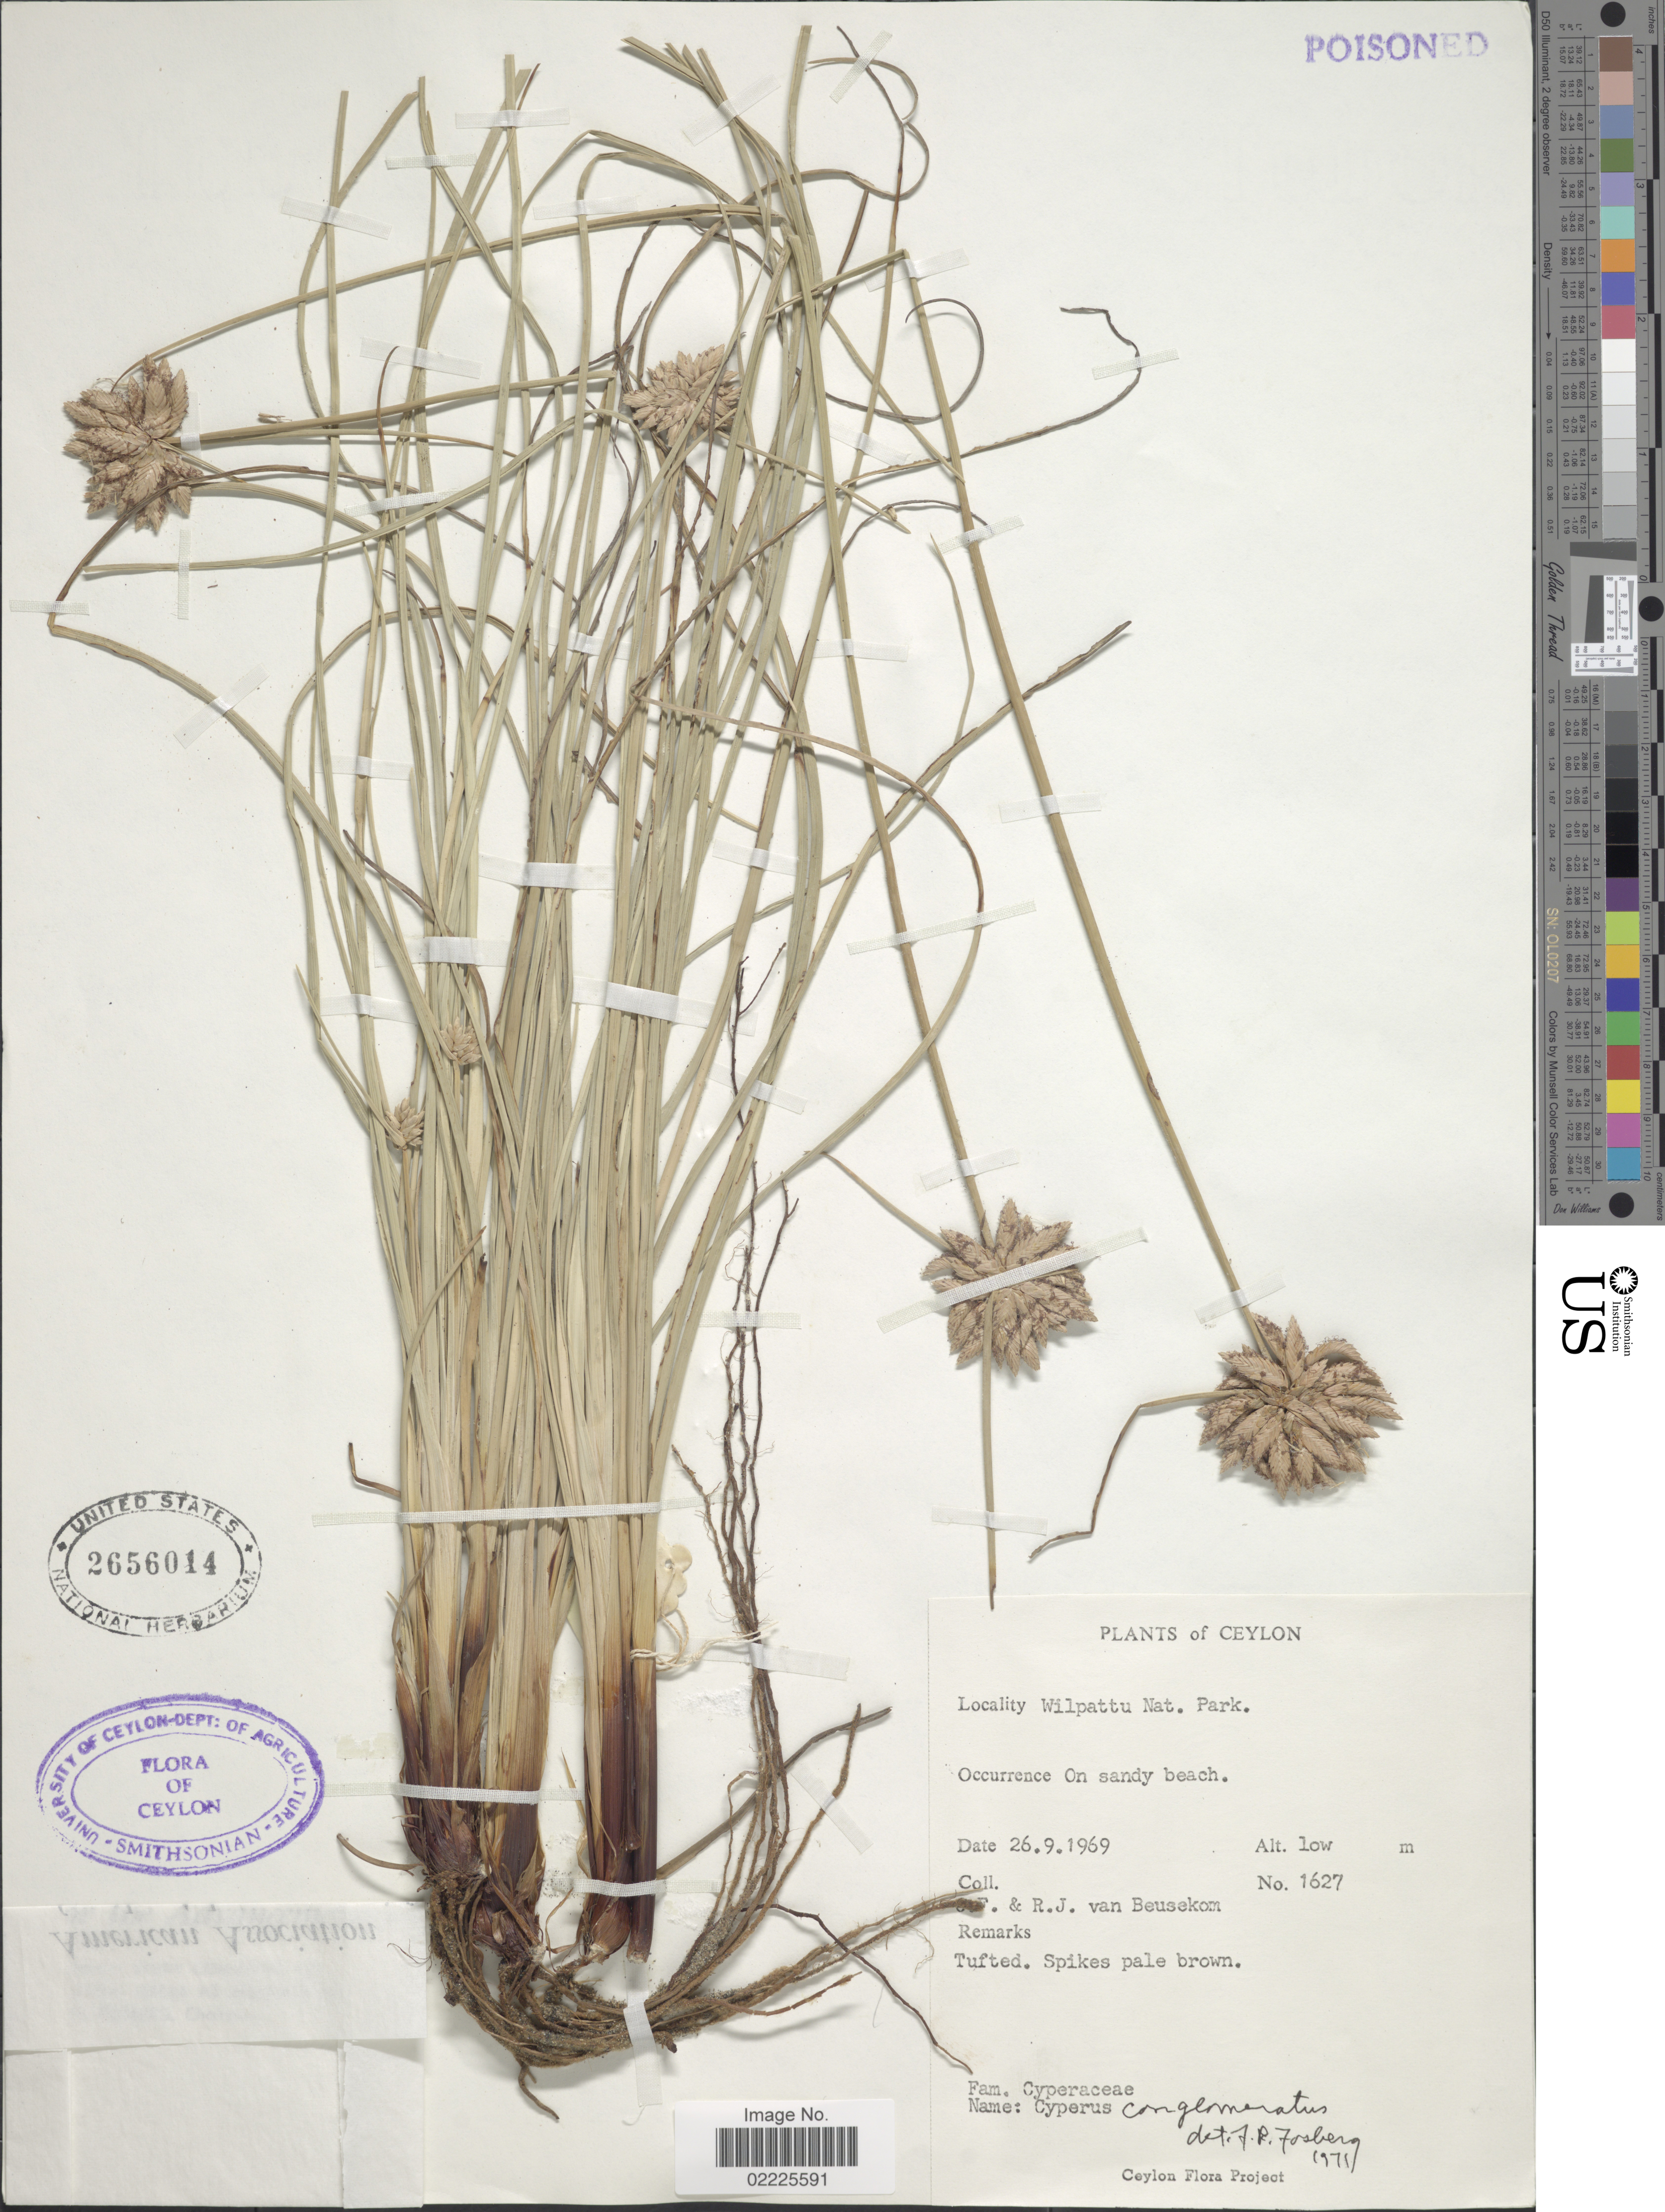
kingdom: Plantae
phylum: Tracheophyta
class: Liliopsida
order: Poales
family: Cyperaceae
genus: Cyperus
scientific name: Cyperus conglomeratus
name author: Rottb.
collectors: C. F. Beusekom & R. Van Beusekom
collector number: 1627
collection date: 1969-09-26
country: Sri Lanka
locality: Ceylon, Wilpattu Nat. Park, on sandy beach.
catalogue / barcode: US 2656014